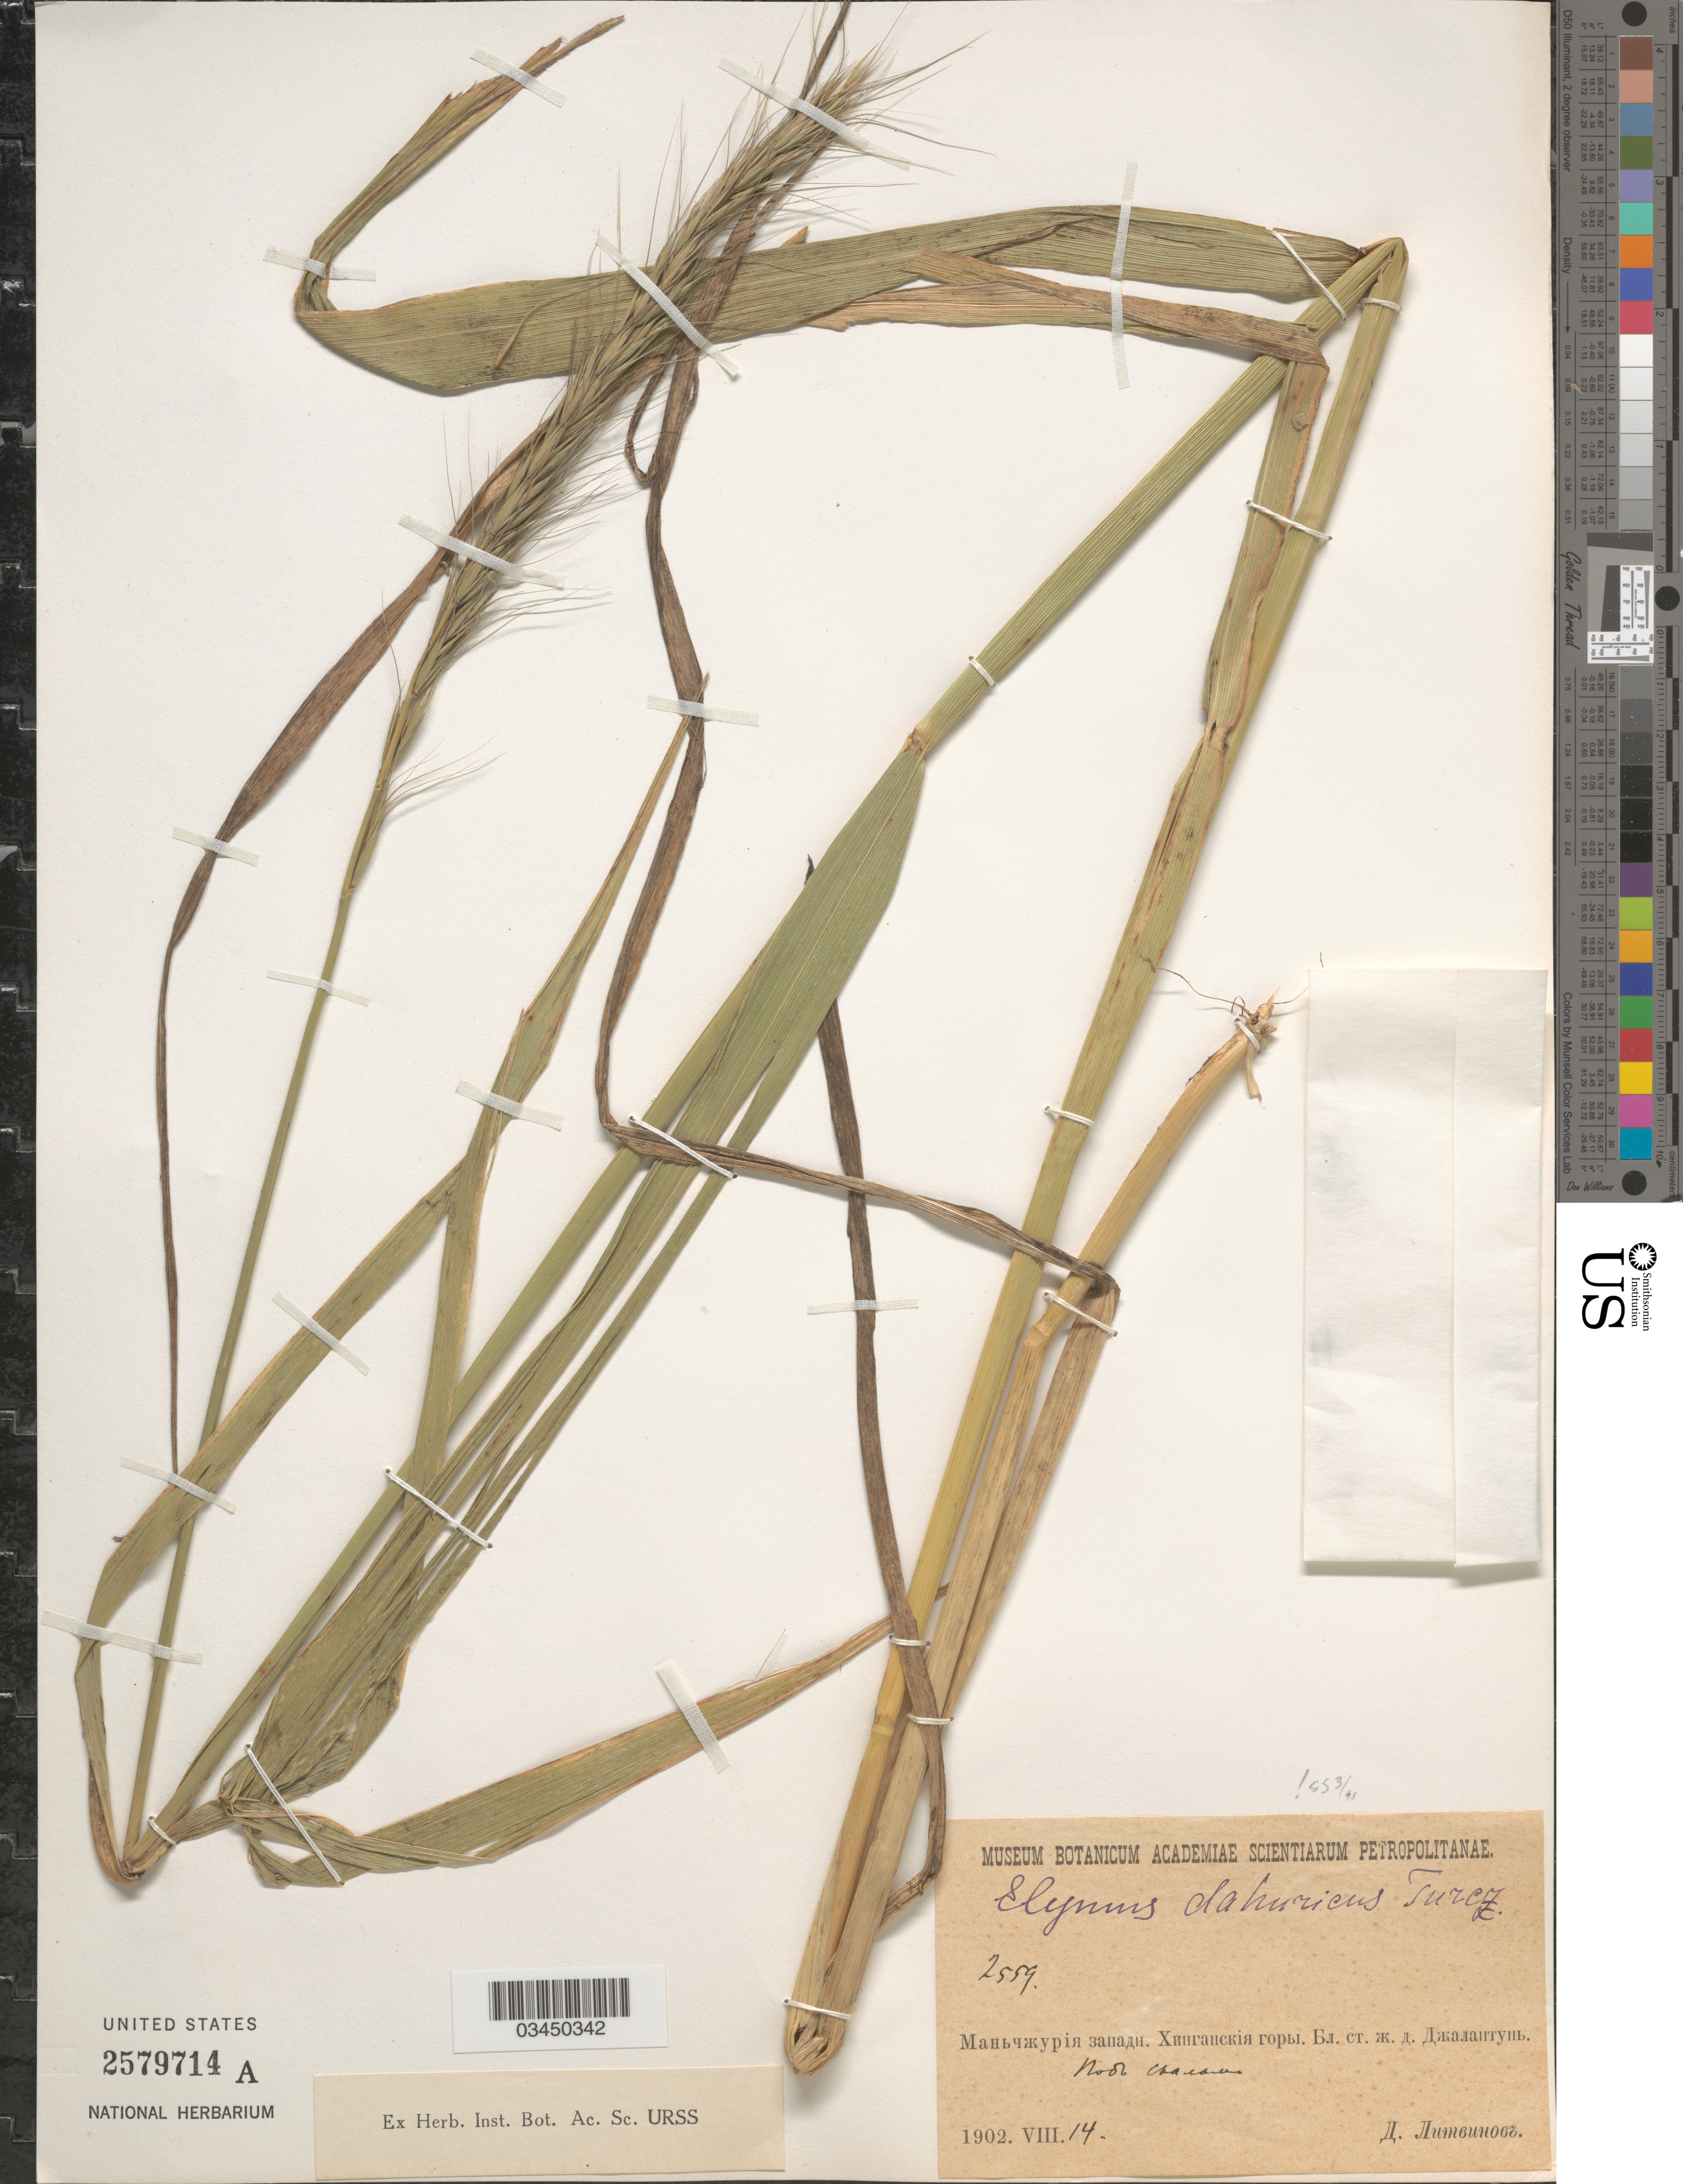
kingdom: Plantae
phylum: Tracheophyta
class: Liliopsida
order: Poales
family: Poaceae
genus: Elymus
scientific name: Elymus dahuricus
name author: Turcz. ex Griseb.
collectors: D. Litvinov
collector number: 2559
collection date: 1902-08-14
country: China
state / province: Nei Monggol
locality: Hinggan Mts, near Hinggan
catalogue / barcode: US 2579714A